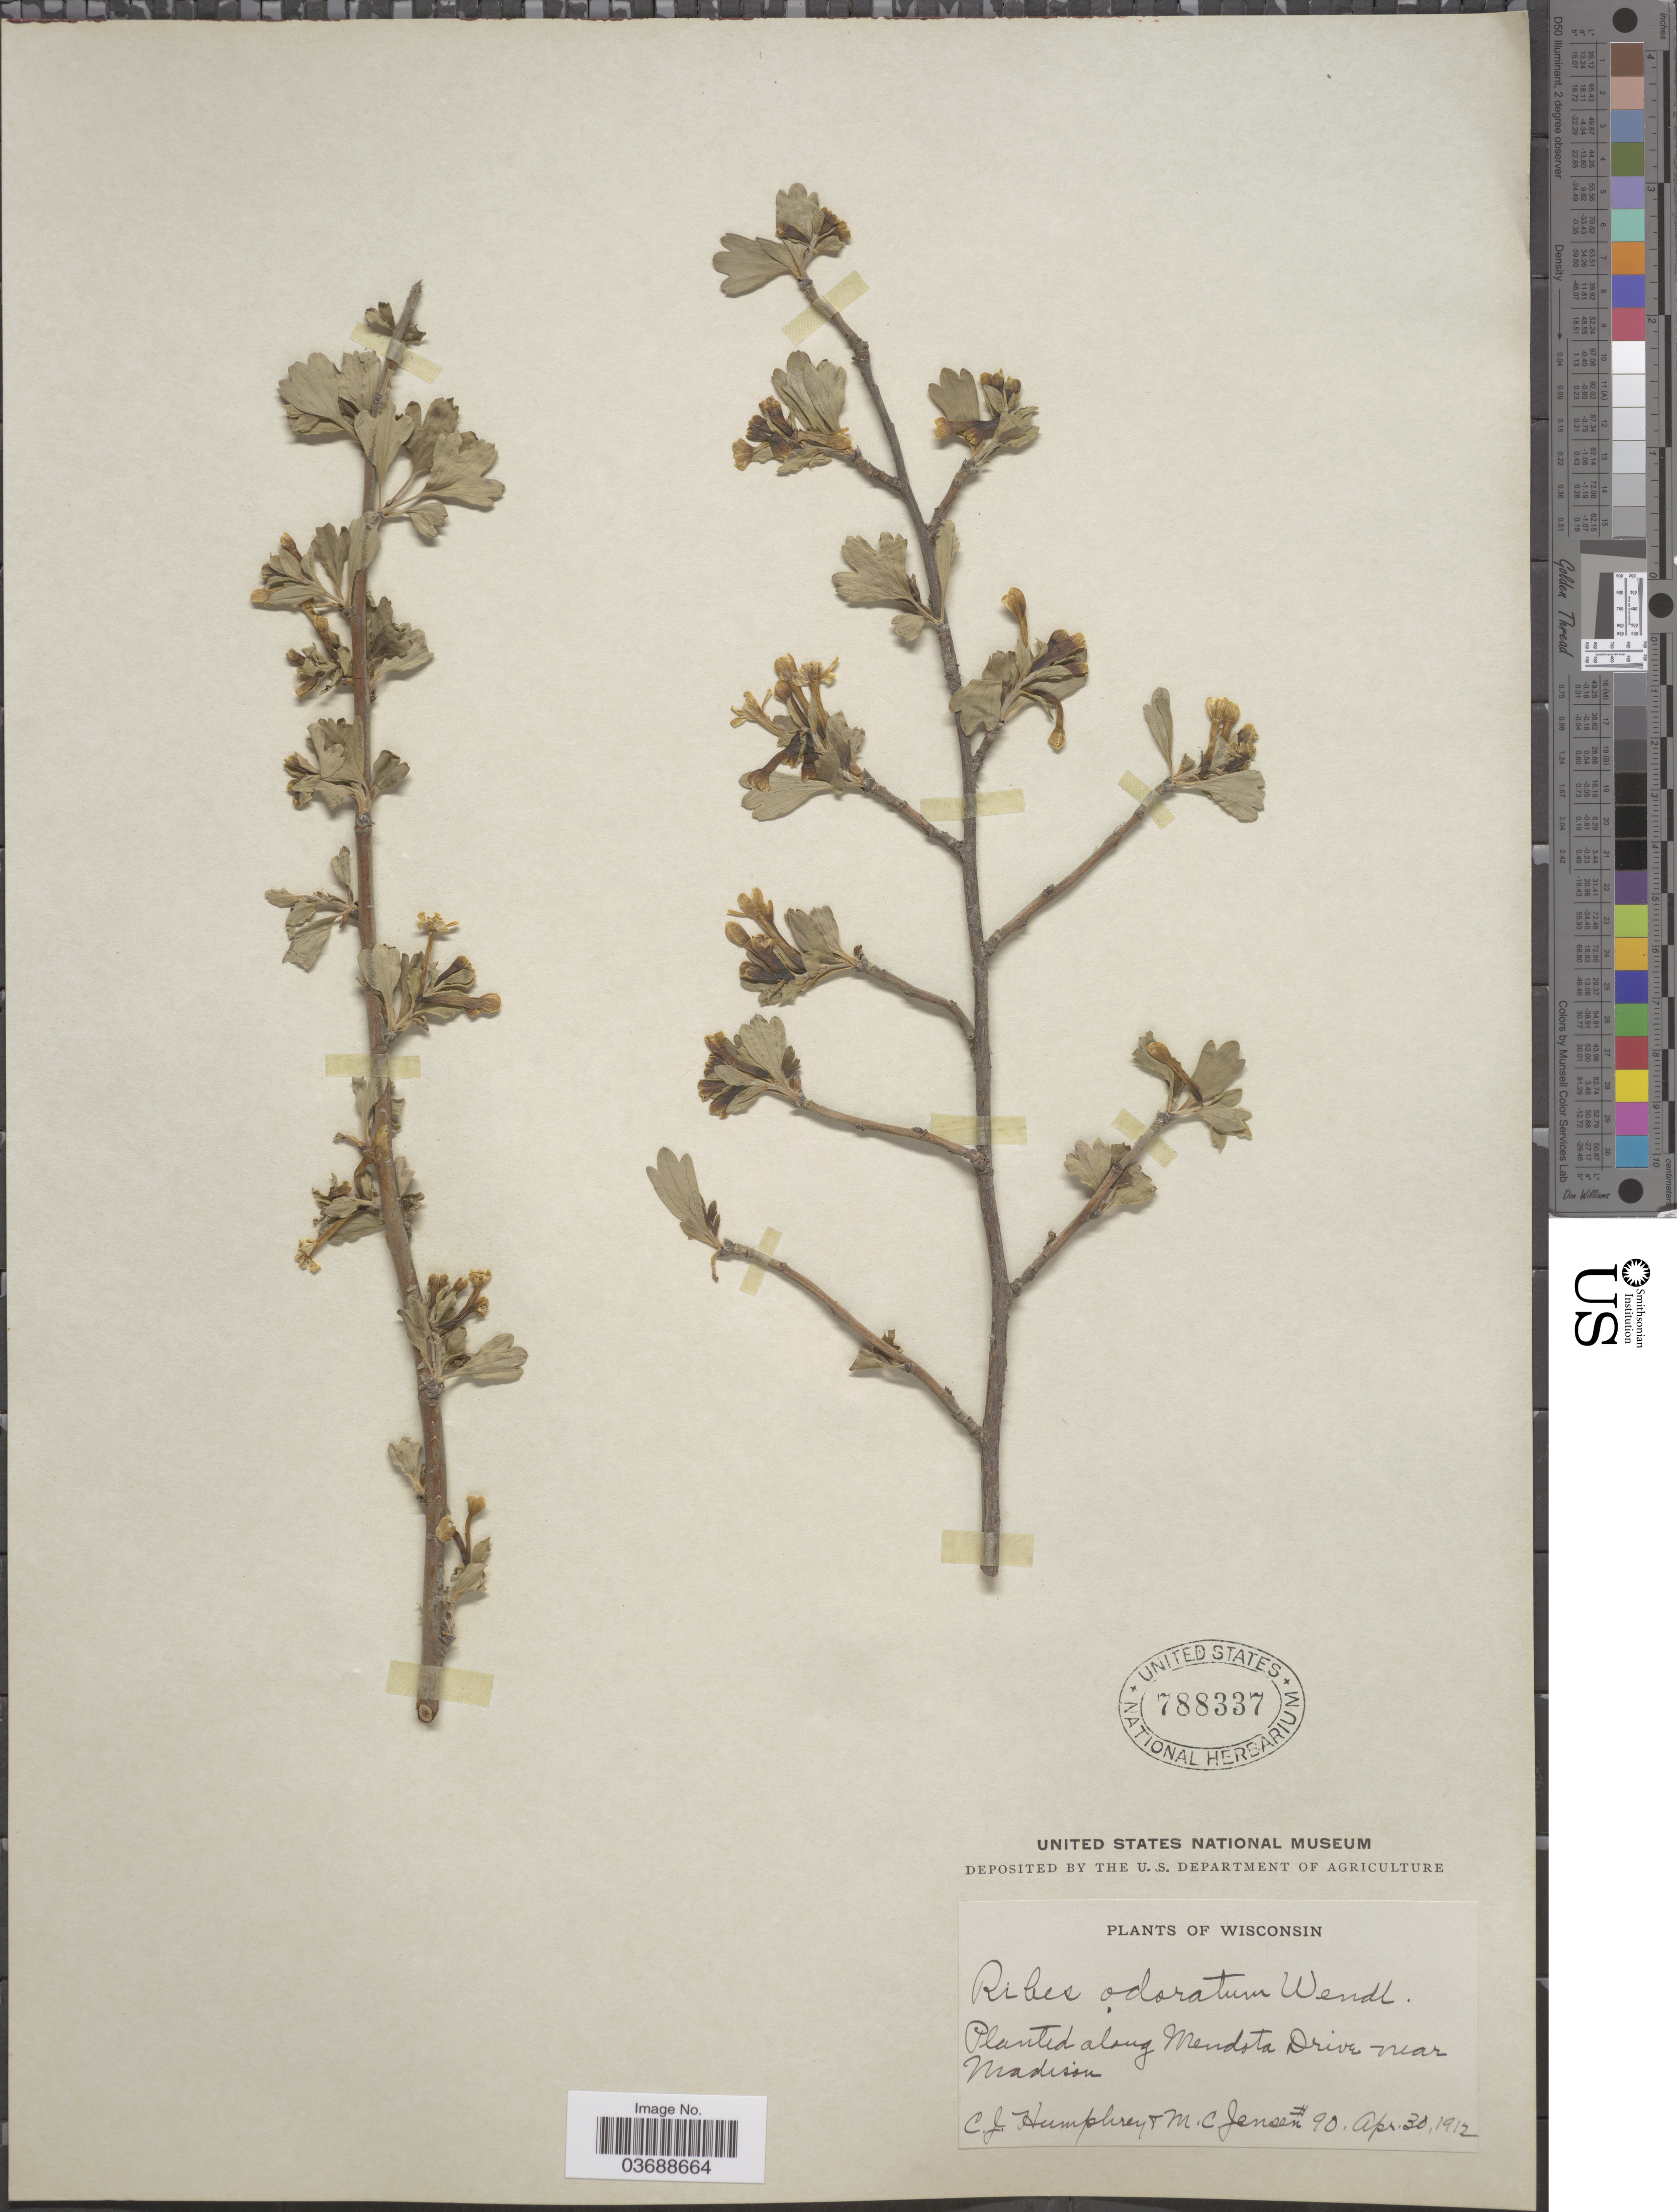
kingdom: Plantae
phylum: Tracheophyta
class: Magnoliopsida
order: Saxifragales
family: Grossulariaceae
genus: Ribes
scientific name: Ribes odoratum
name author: H.L. Wendl.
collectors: C. Humphrey & M. C. Jensen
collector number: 90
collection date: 1912-04-30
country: United States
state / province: Wisconsin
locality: Planted along Mendota Drive near Madison.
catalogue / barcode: US 788337